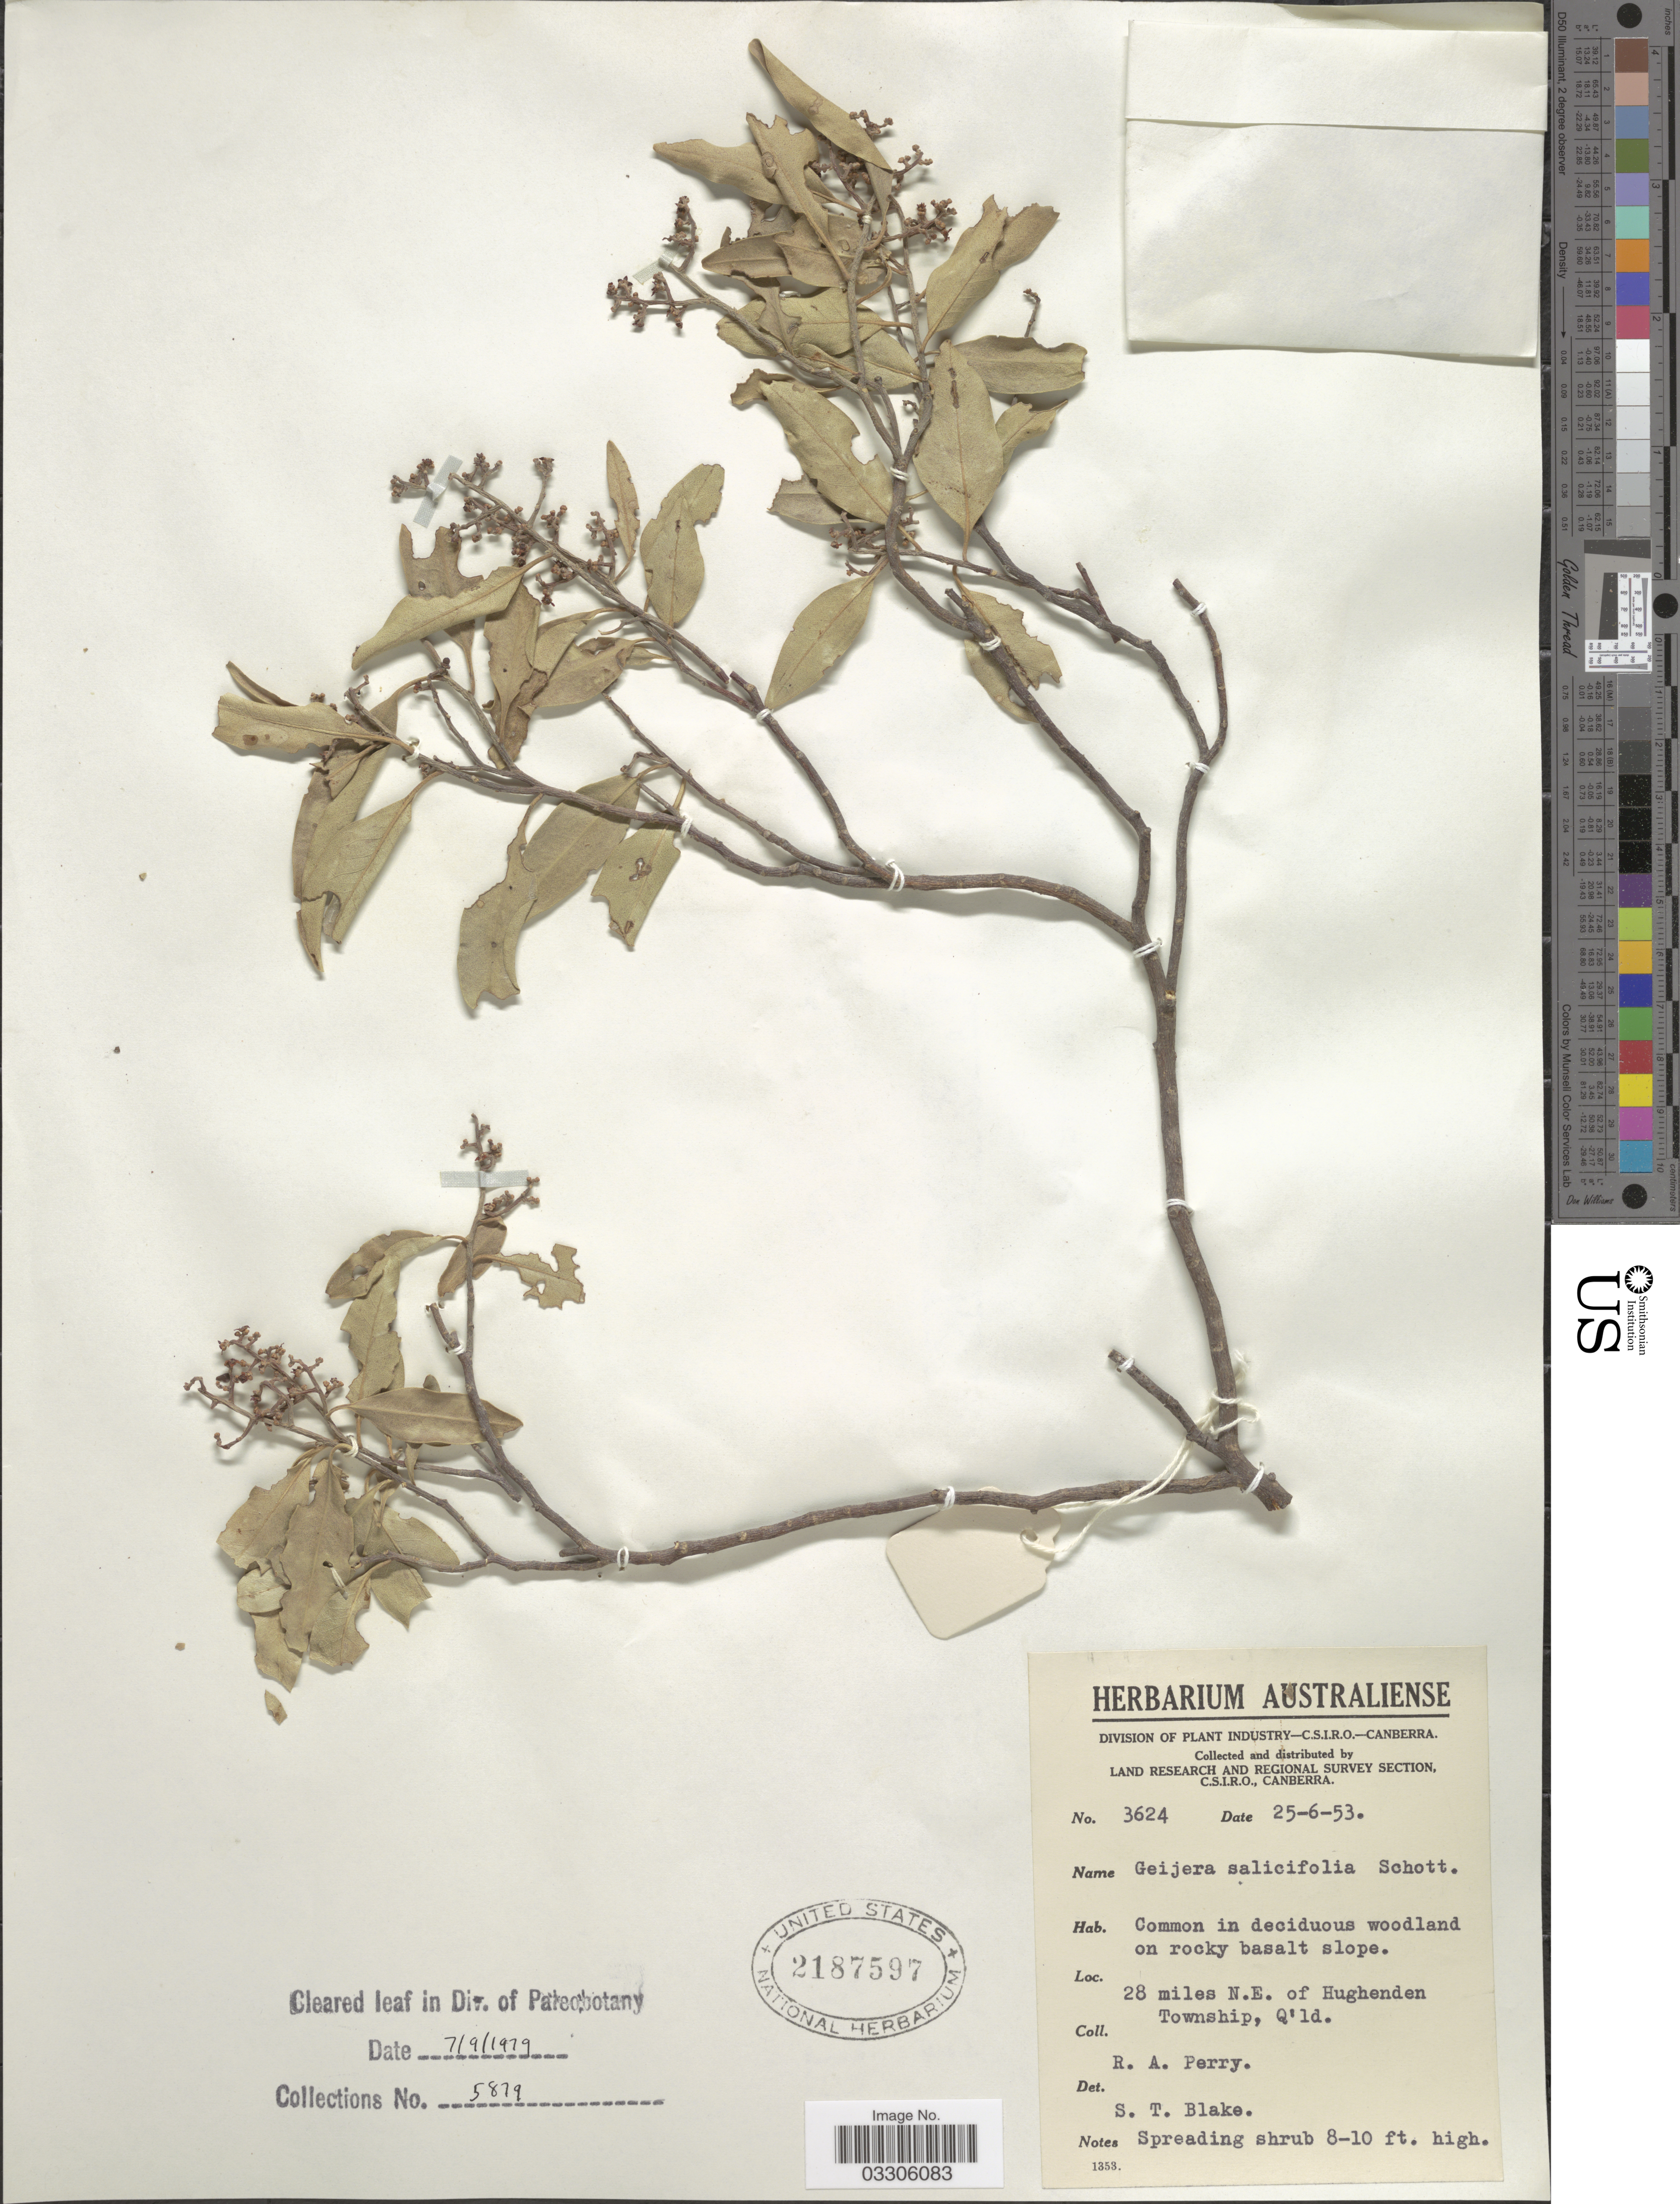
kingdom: Plantae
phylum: Tracheophyta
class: Magnoliopsida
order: Sapindales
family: Rutaceae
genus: Geijera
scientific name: Geijera salicifolia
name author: Schott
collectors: Perry, R. A.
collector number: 3624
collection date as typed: Transcribed d/m/y: 25/6/53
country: Australia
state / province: Queensland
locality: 28 miles N. E. of Hughenden Township, Q'ld.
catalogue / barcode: US 2187597